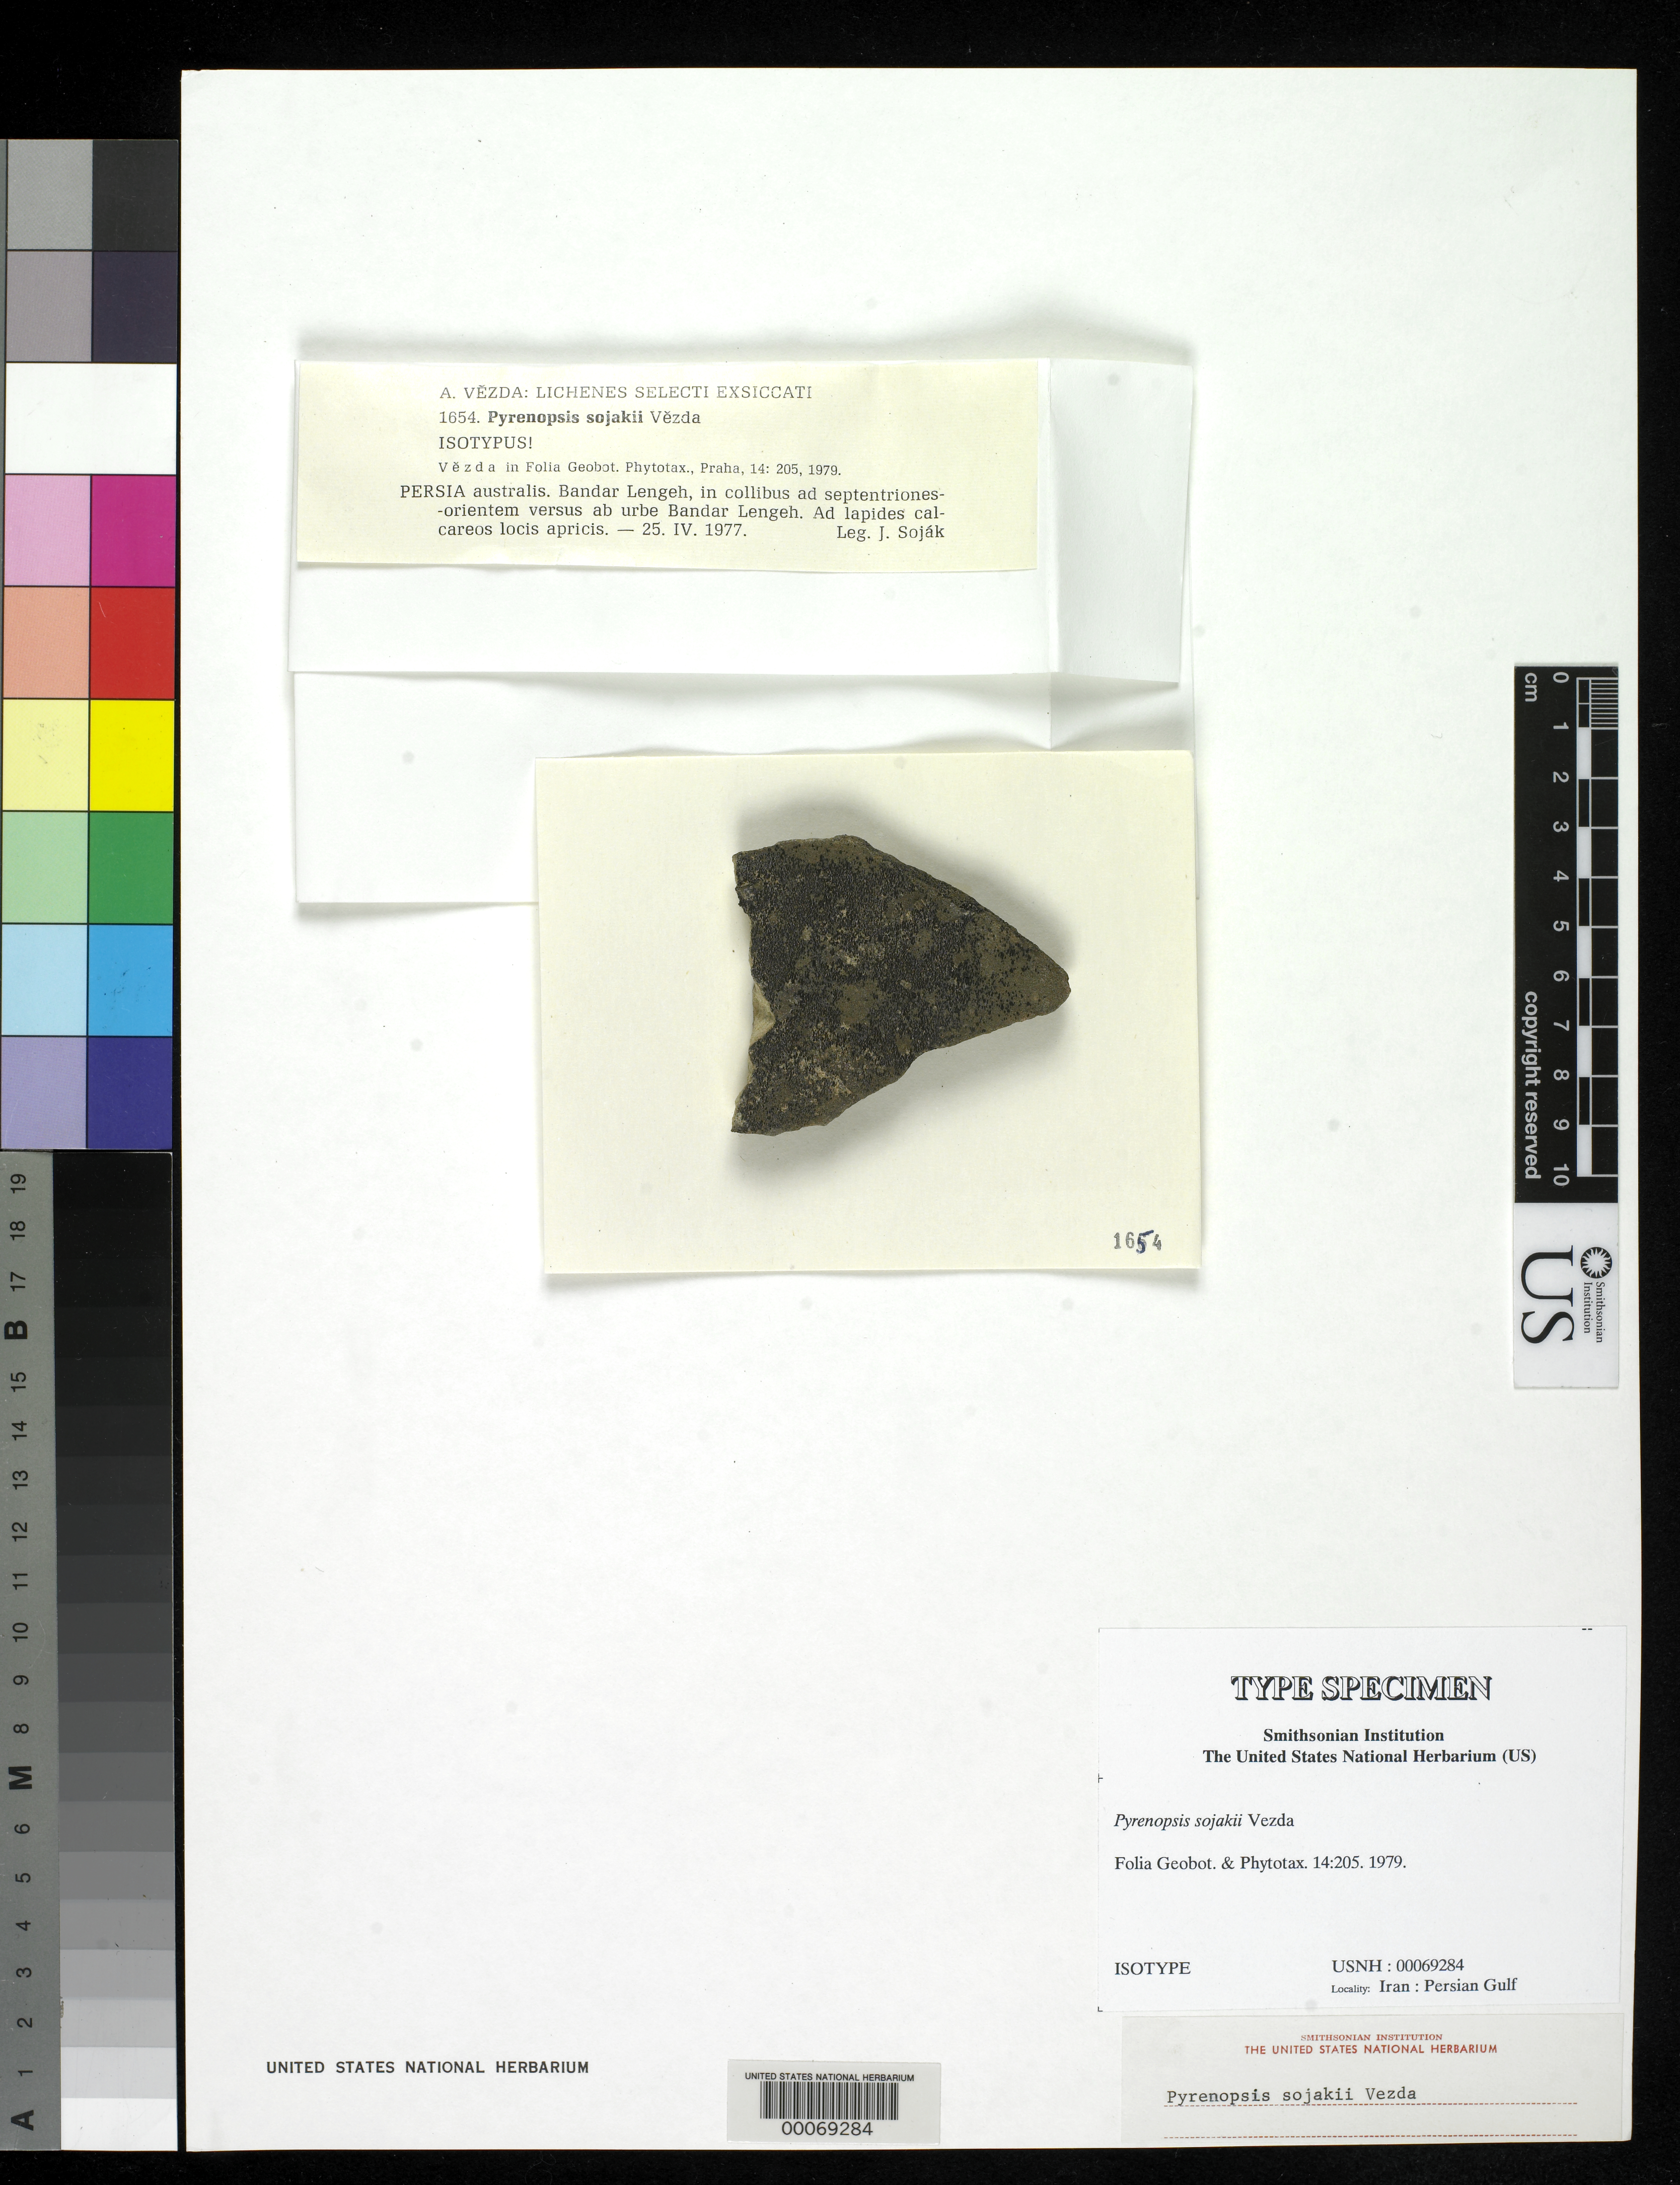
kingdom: Fungi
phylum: Ascomycota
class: Lichinomycetes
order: Lichinales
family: Lichinaceae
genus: Pyrenopsis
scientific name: Pyrenopsis sojakii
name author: Vezda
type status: Isotype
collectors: J. Soják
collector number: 1654 (Vezda No.)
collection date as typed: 25 Apr 1977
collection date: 1977-04-25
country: Iran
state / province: Hormozgan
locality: Bandar-e Lengeh. [Persian Gulf]